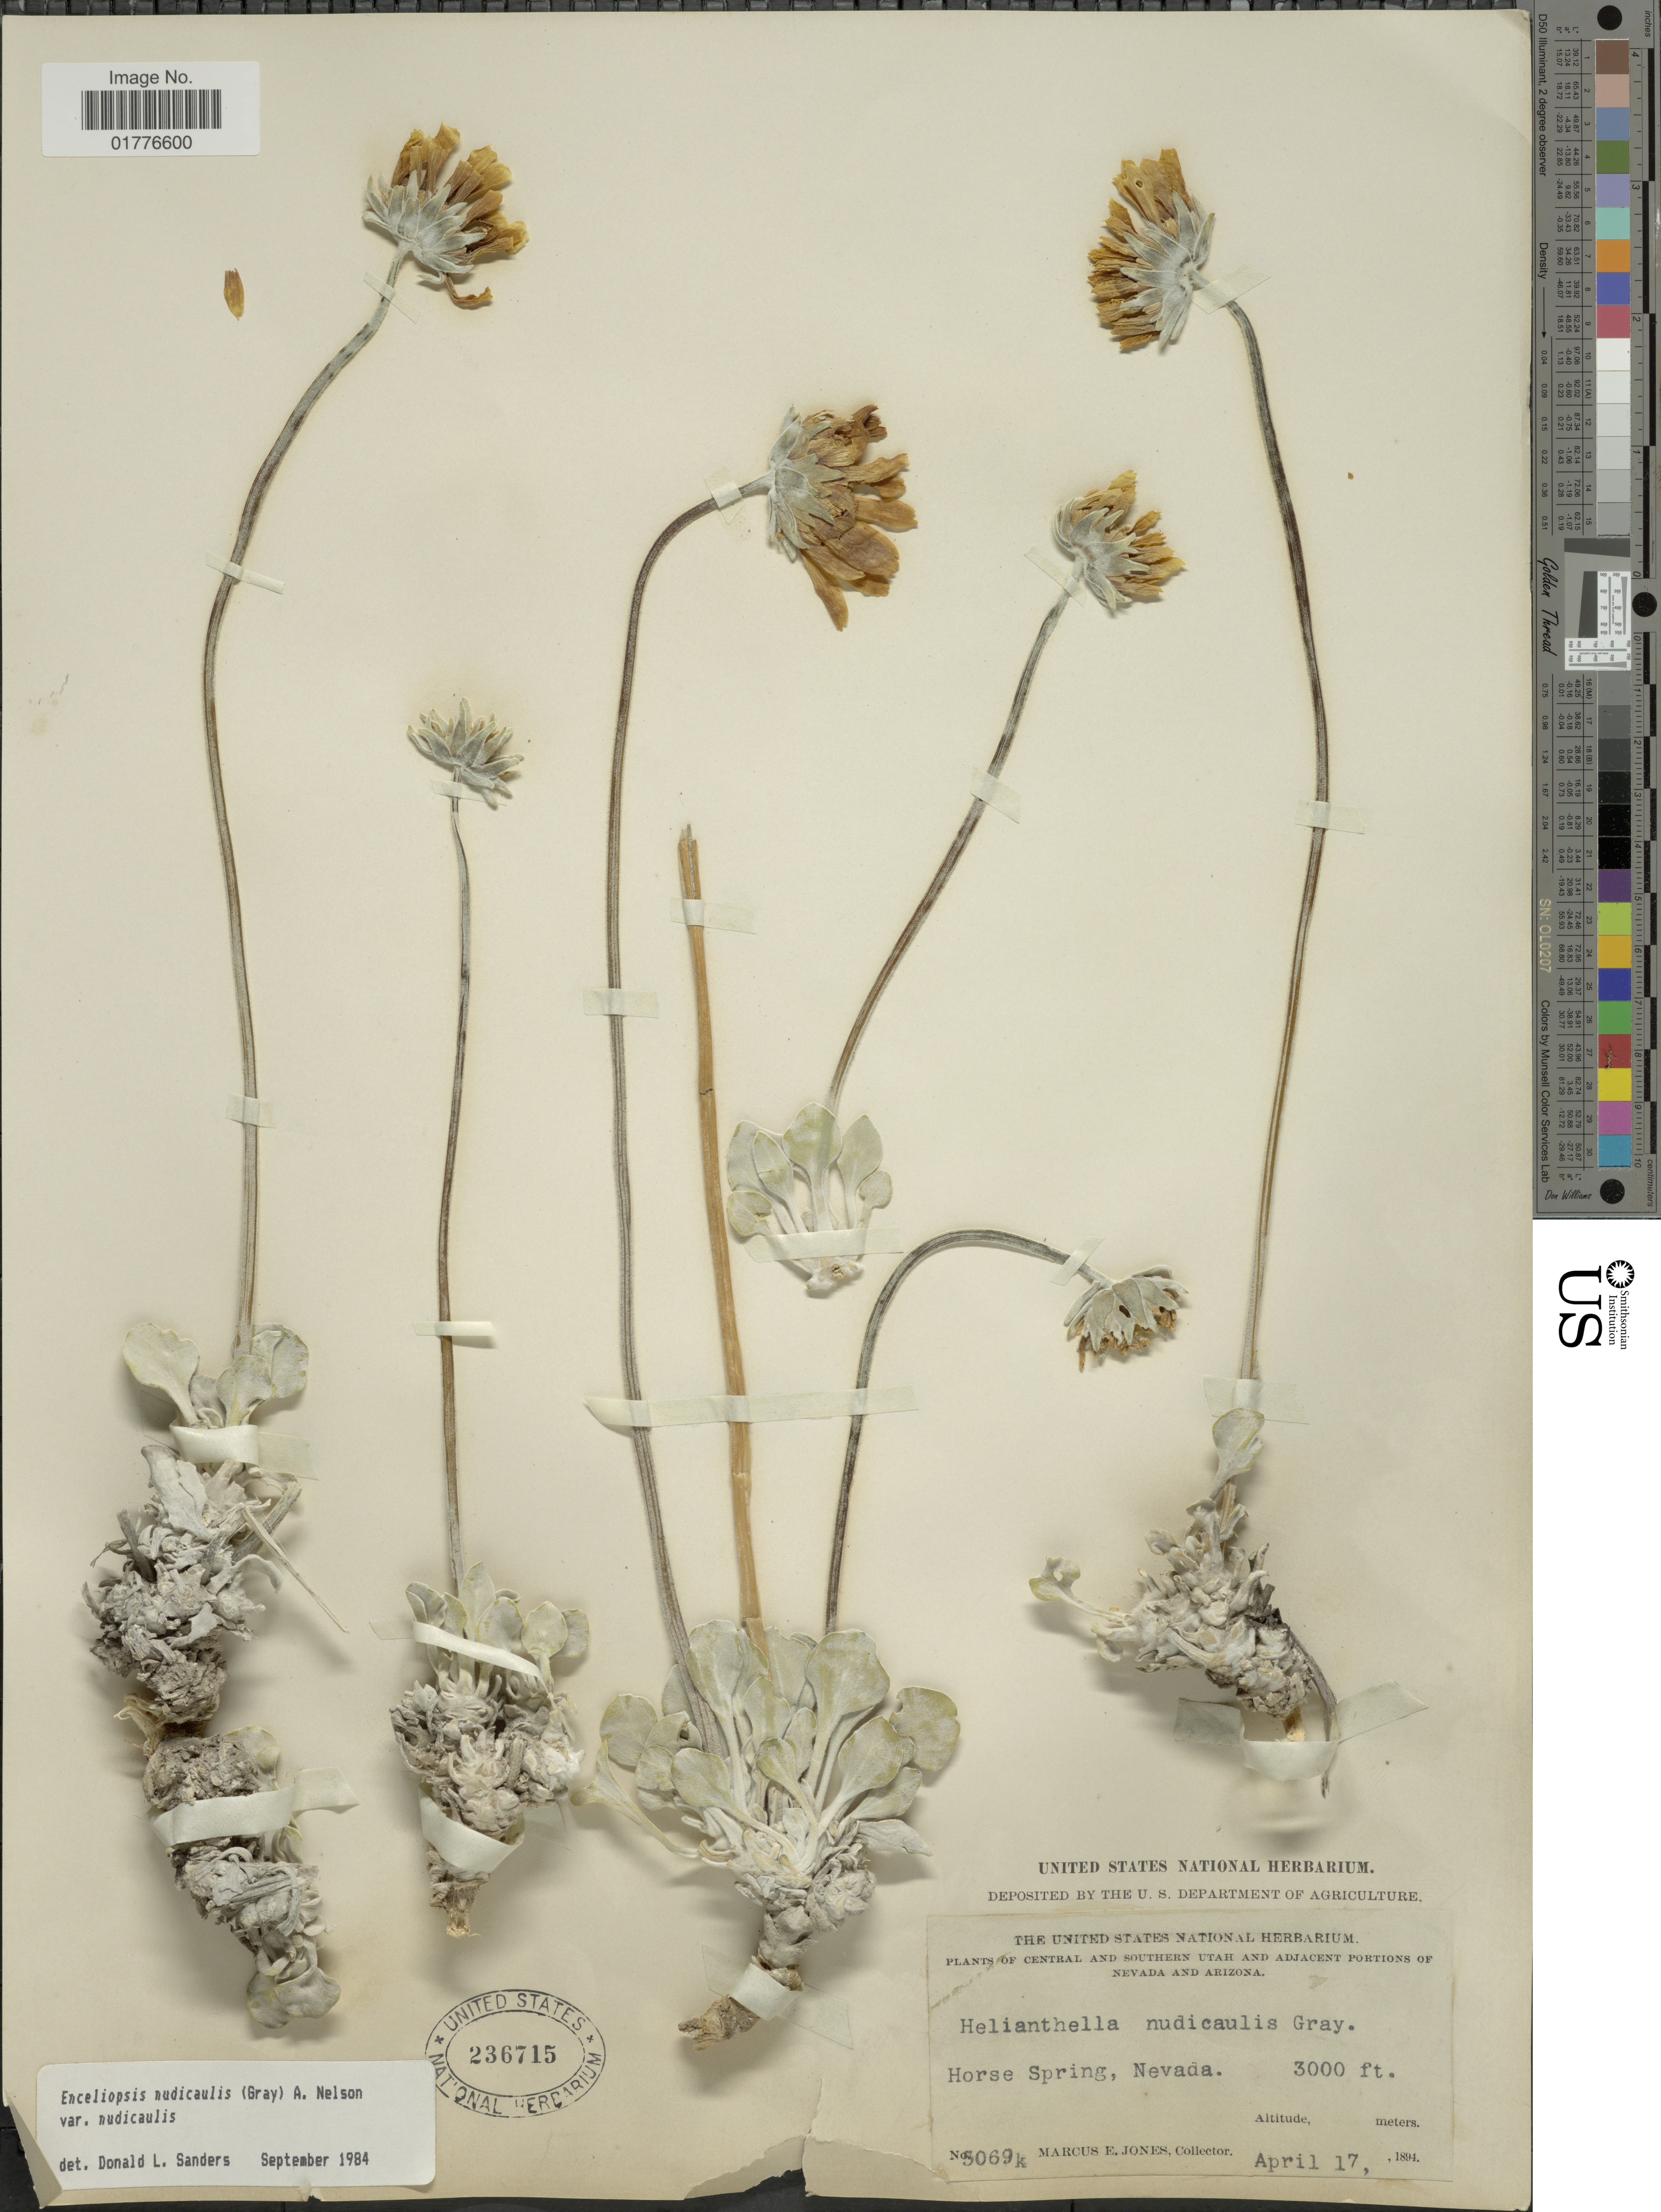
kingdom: Plantae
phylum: Tracheophyta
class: Magnoliopsida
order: Asterales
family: Asteraceae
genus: Enceliopsis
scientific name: Enceliopsis nudicaulis var. nudicaulis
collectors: M. E. Jones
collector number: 3069k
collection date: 1894-04-17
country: United States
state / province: Nevada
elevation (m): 914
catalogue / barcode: US 236715